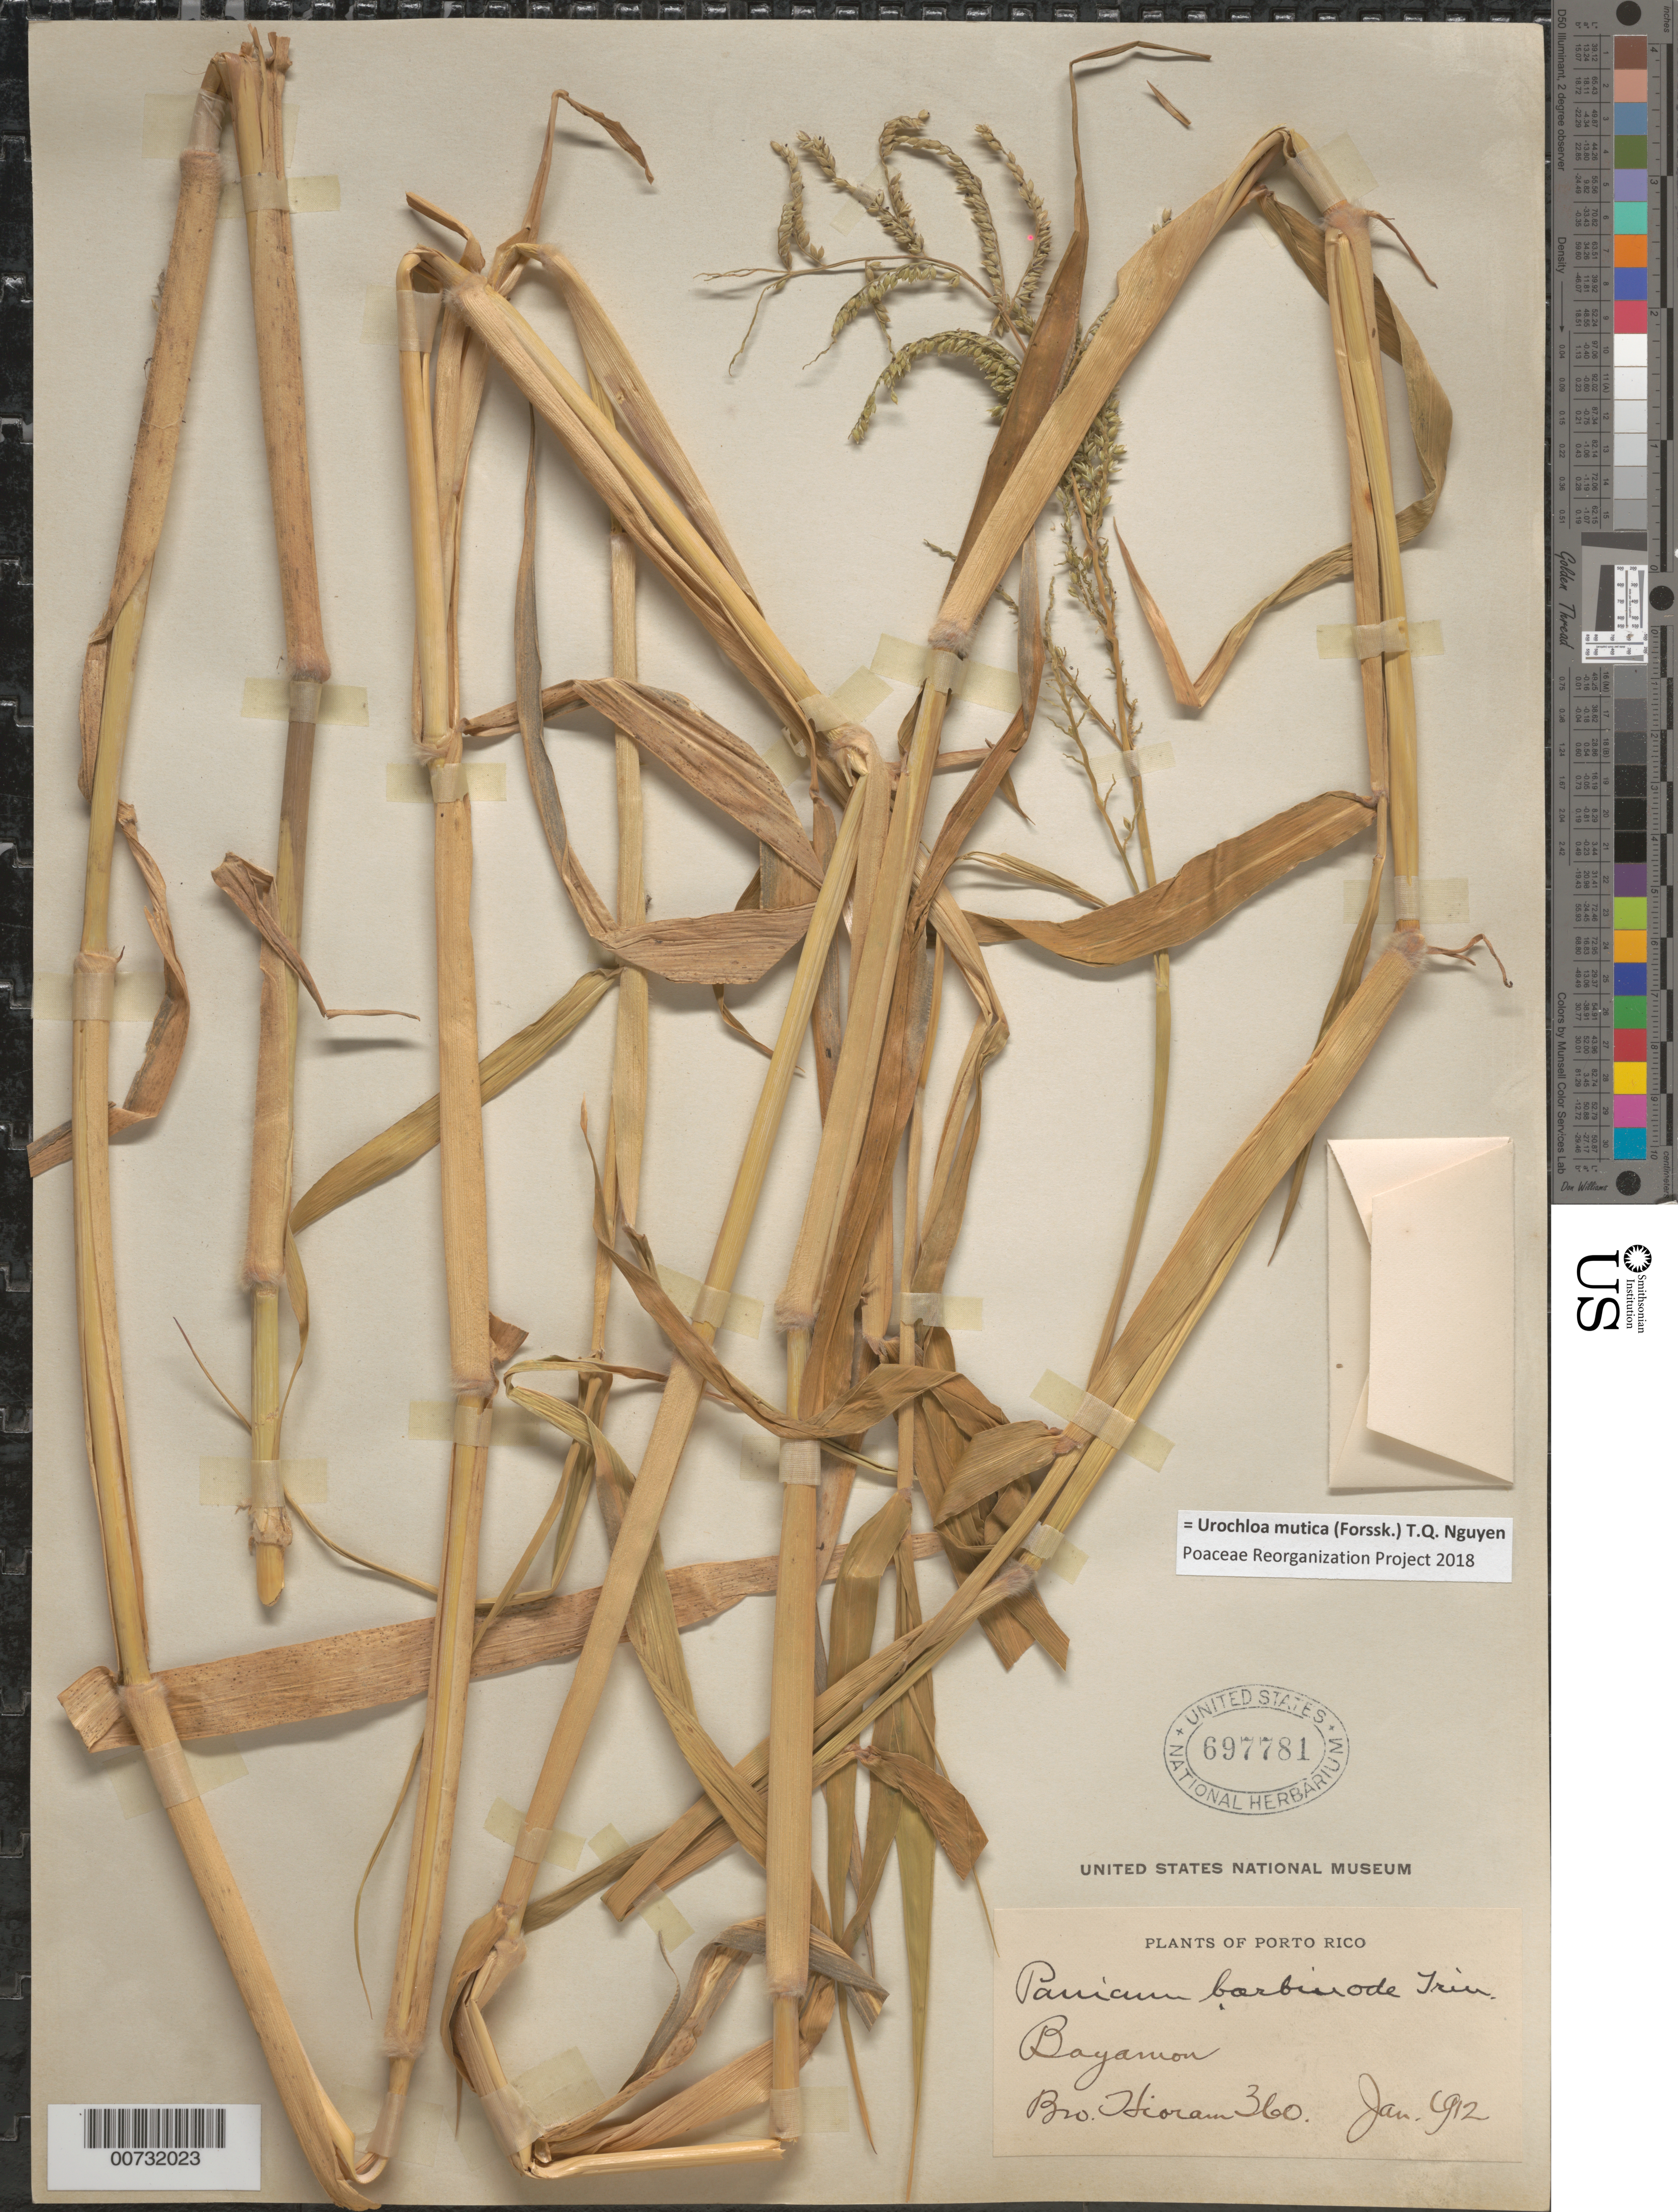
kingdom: Plantae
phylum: Tracheophyta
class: Liliopsida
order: Poales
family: Poaceae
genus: Brachiaria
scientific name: Brachiaria sp.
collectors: Bro. Hioram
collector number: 360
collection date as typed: Jan 1912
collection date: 1912-01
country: Puerto Rico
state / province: Bayamón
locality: Bayamon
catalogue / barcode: US 697781